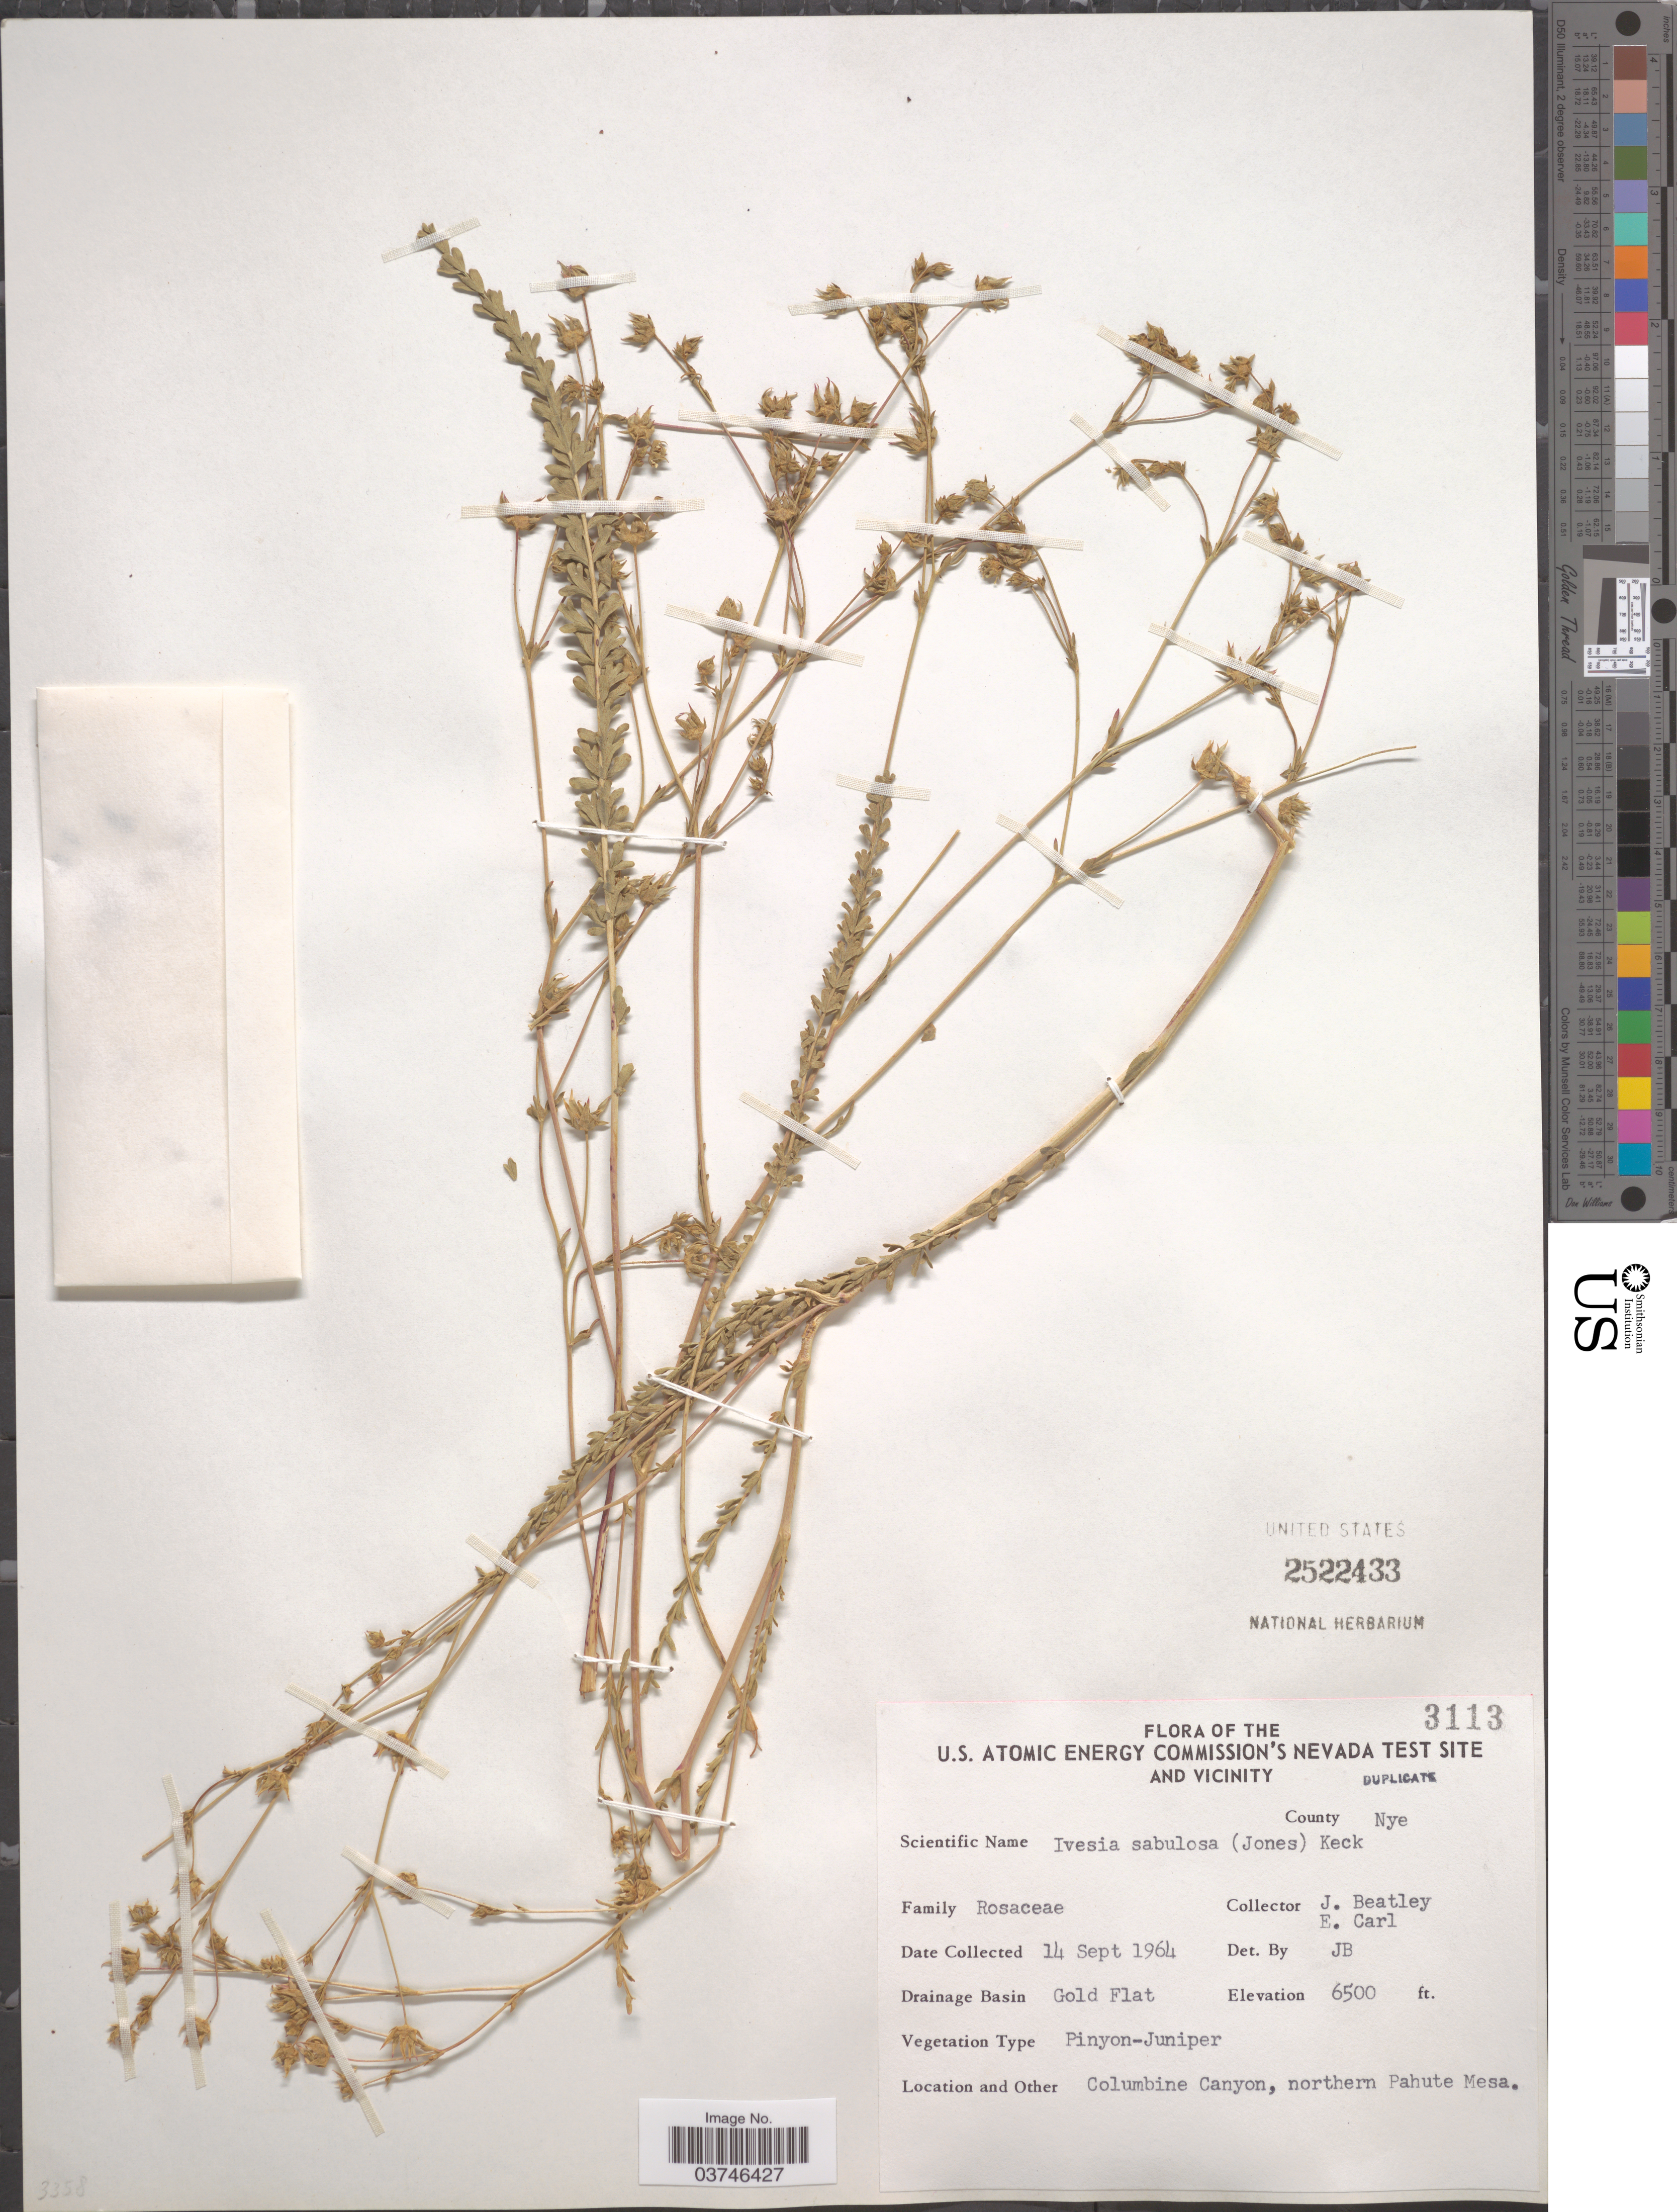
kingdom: Plantae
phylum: Tracheophyta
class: Magnoliopsida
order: Rosales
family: Rosaceae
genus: Potentilla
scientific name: Potentilla sabulosa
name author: M.E. Jones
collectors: J. C. Beatley & E. Carl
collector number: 3113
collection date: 1964-09-14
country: United States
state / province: Nevada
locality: U.S. Atomic Energy Commission's Nevada Test Site and vicinity. County Nye. Drainage Basin Gold Flat. Columbine Canyon, northern Pahute Mesa.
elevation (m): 1981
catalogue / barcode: US 2522433